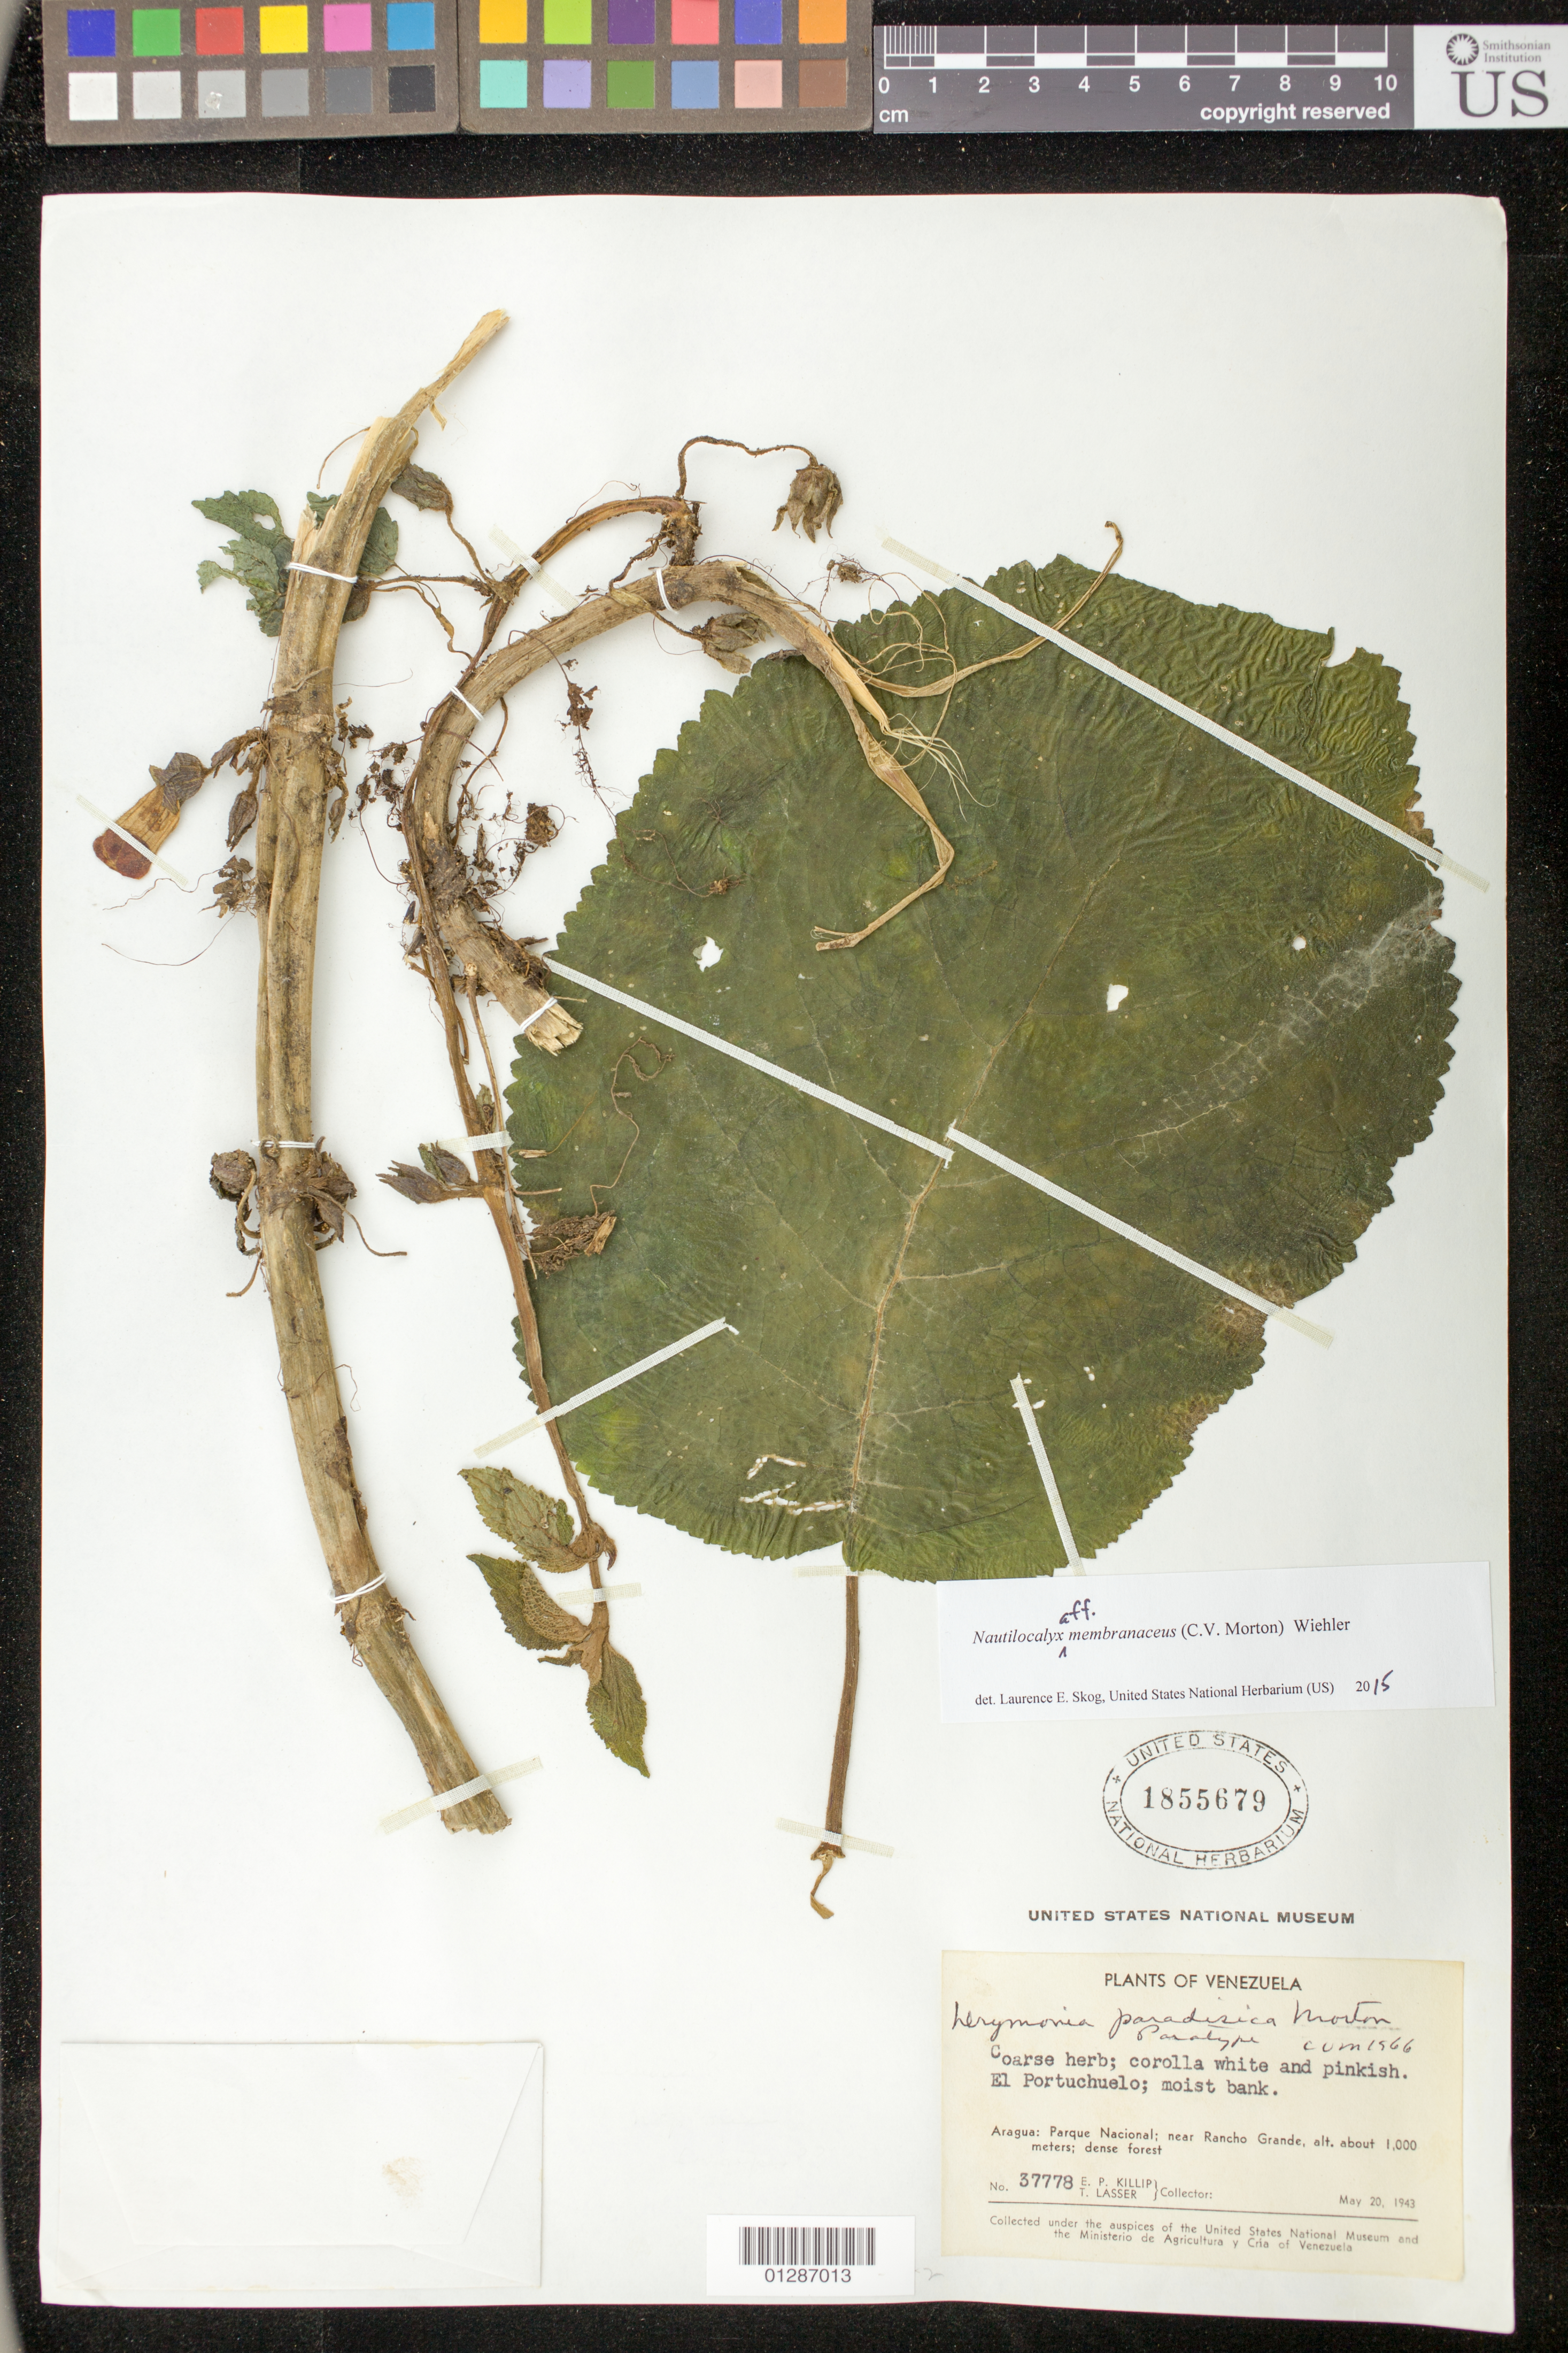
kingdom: Plantae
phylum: Tracheophyta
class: Magnoliopsida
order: Lamiales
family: Gesneriaceae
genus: Nautilocalyx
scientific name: Nautilocalyx membranaceus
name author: (C.V. Morton) Wiehler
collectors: E. P. Killip & T. Lasser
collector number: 37778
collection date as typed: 20 May 1943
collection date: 1943-05-20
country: Venezuela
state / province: Aragua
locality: Near Rancho Grande.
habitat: Herb.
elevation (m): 1000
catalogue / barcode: US 1855679